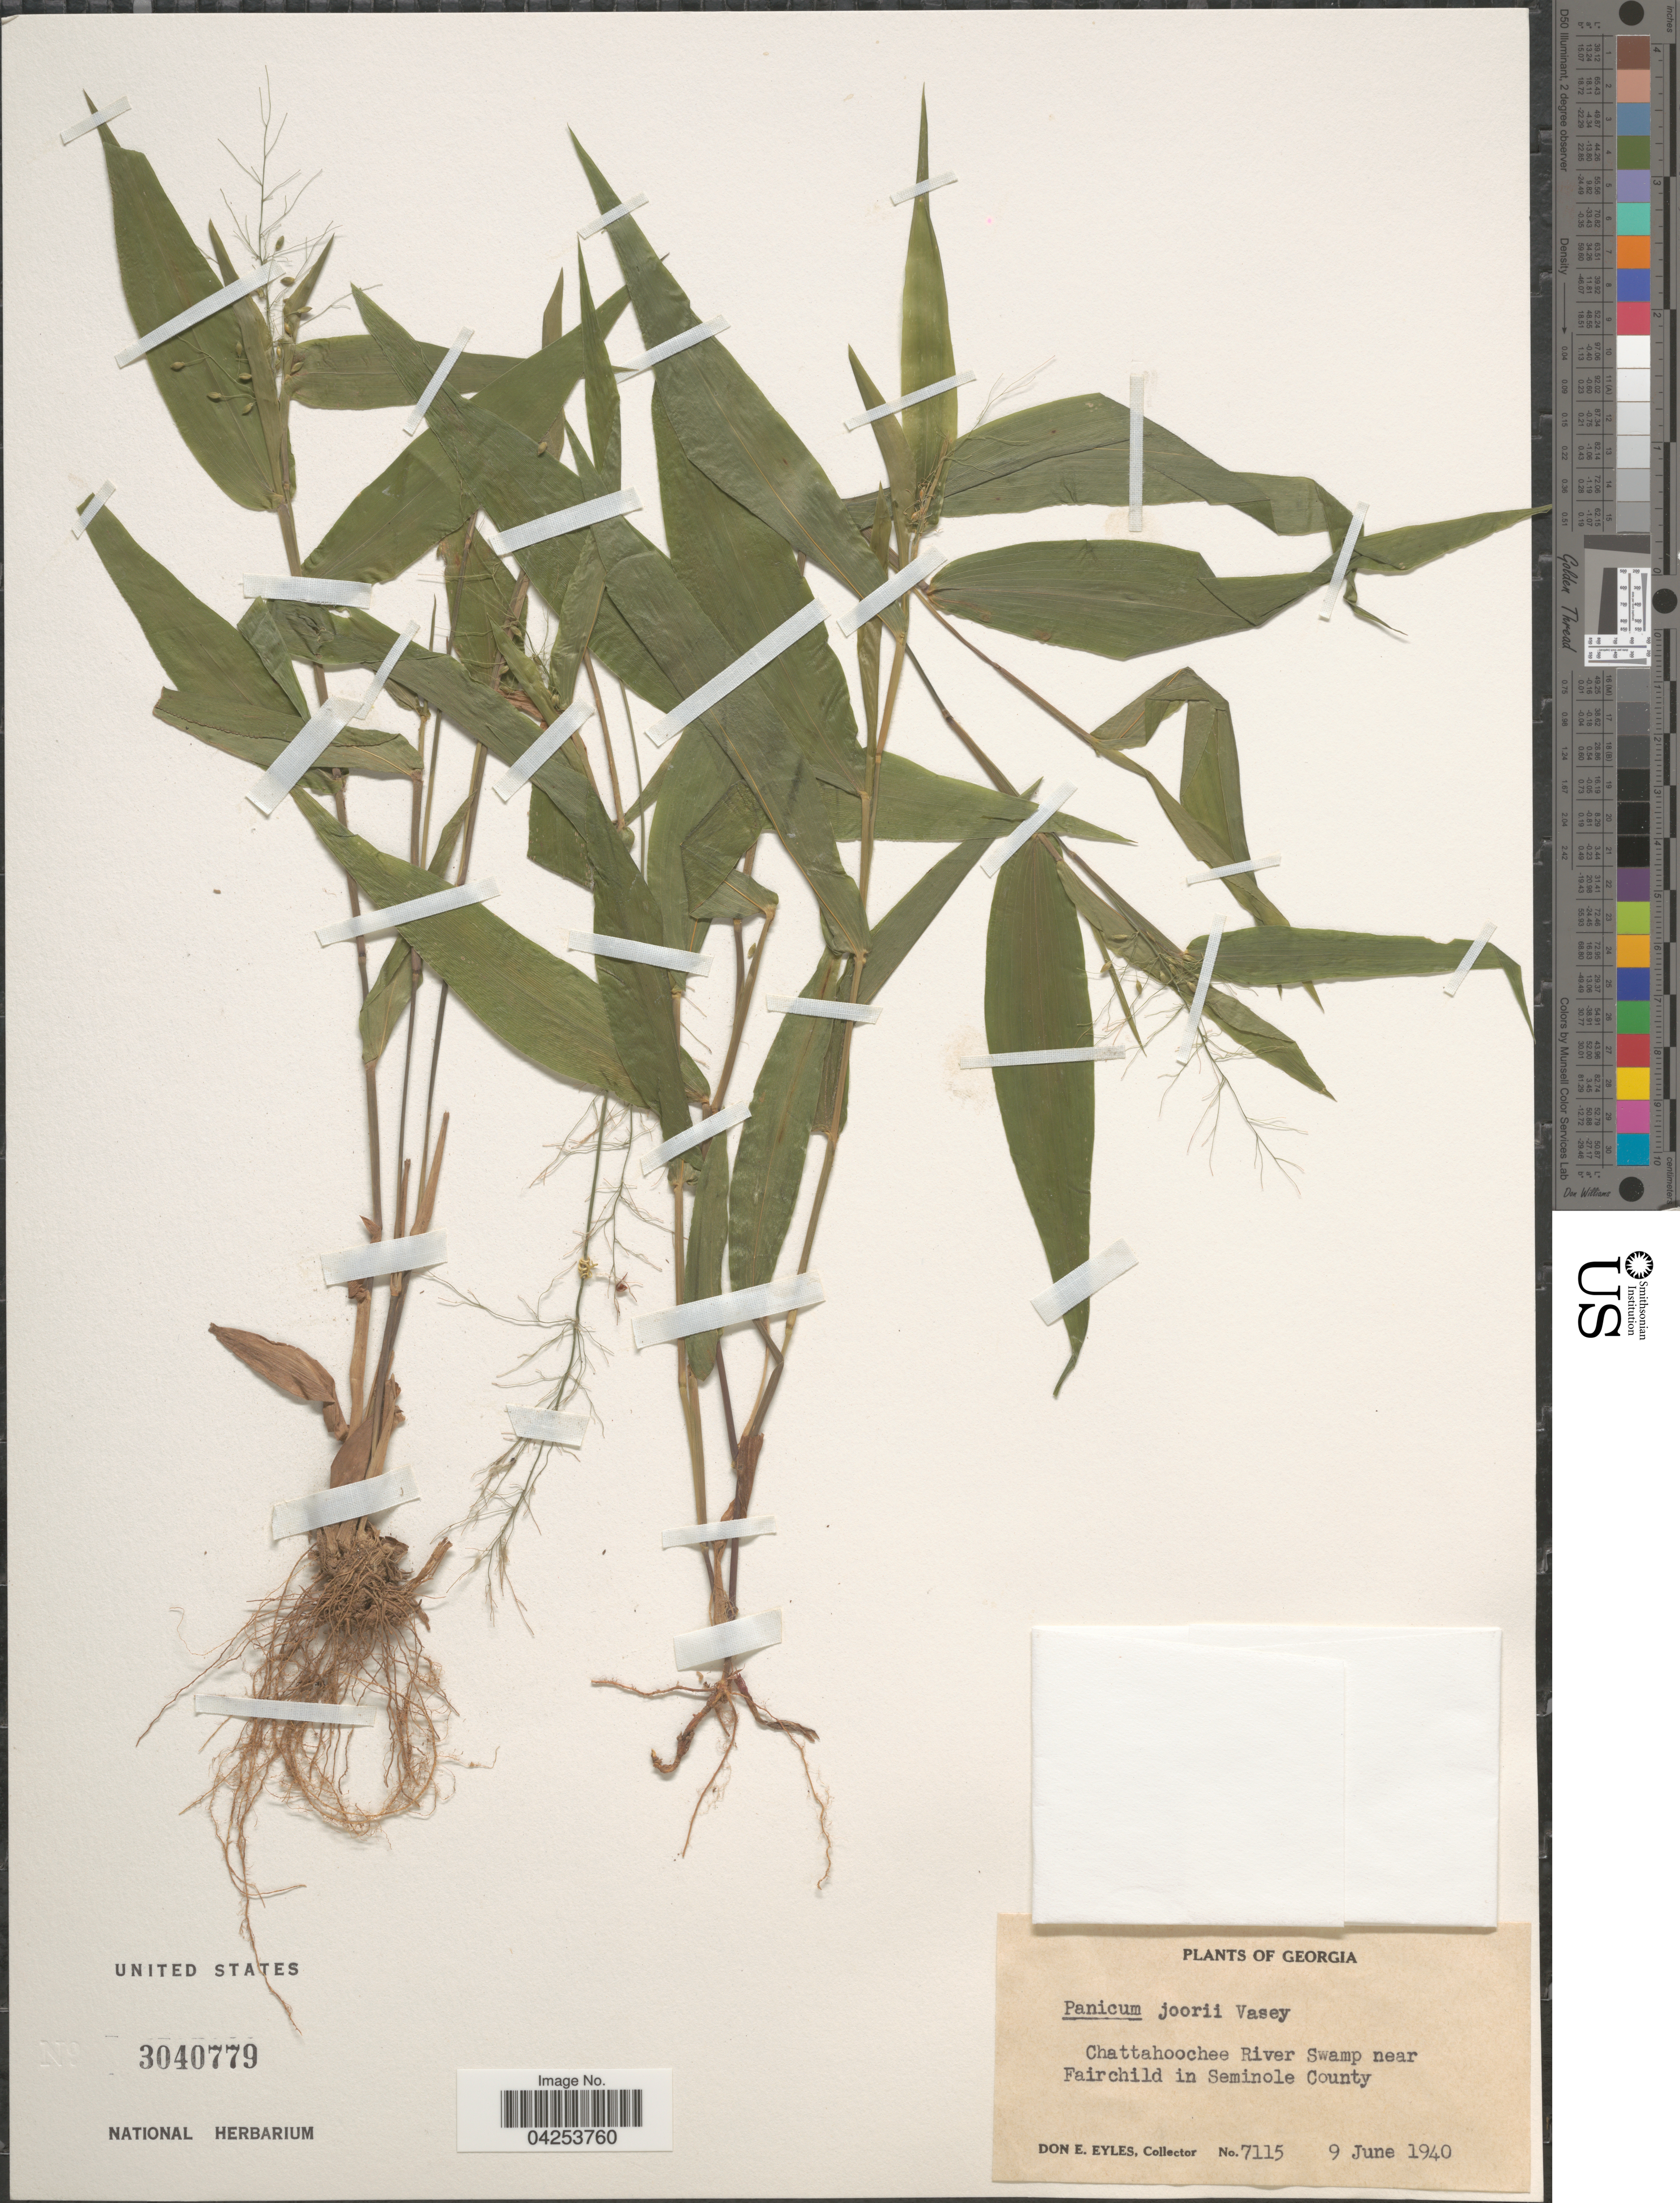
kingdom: Plantae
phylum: Tracheophyta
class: Liliopsida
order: Poales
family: Poaceae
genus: Dichanthelium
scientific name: Dichanthelium commutatum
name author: (Schult.) Gould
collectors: D. Eyles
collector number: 7115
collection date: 1940-06-09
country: United States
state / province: Georgia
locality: Chattahoochee River Swamp near Fairchild in Seminole County.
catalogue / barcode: US 3040779